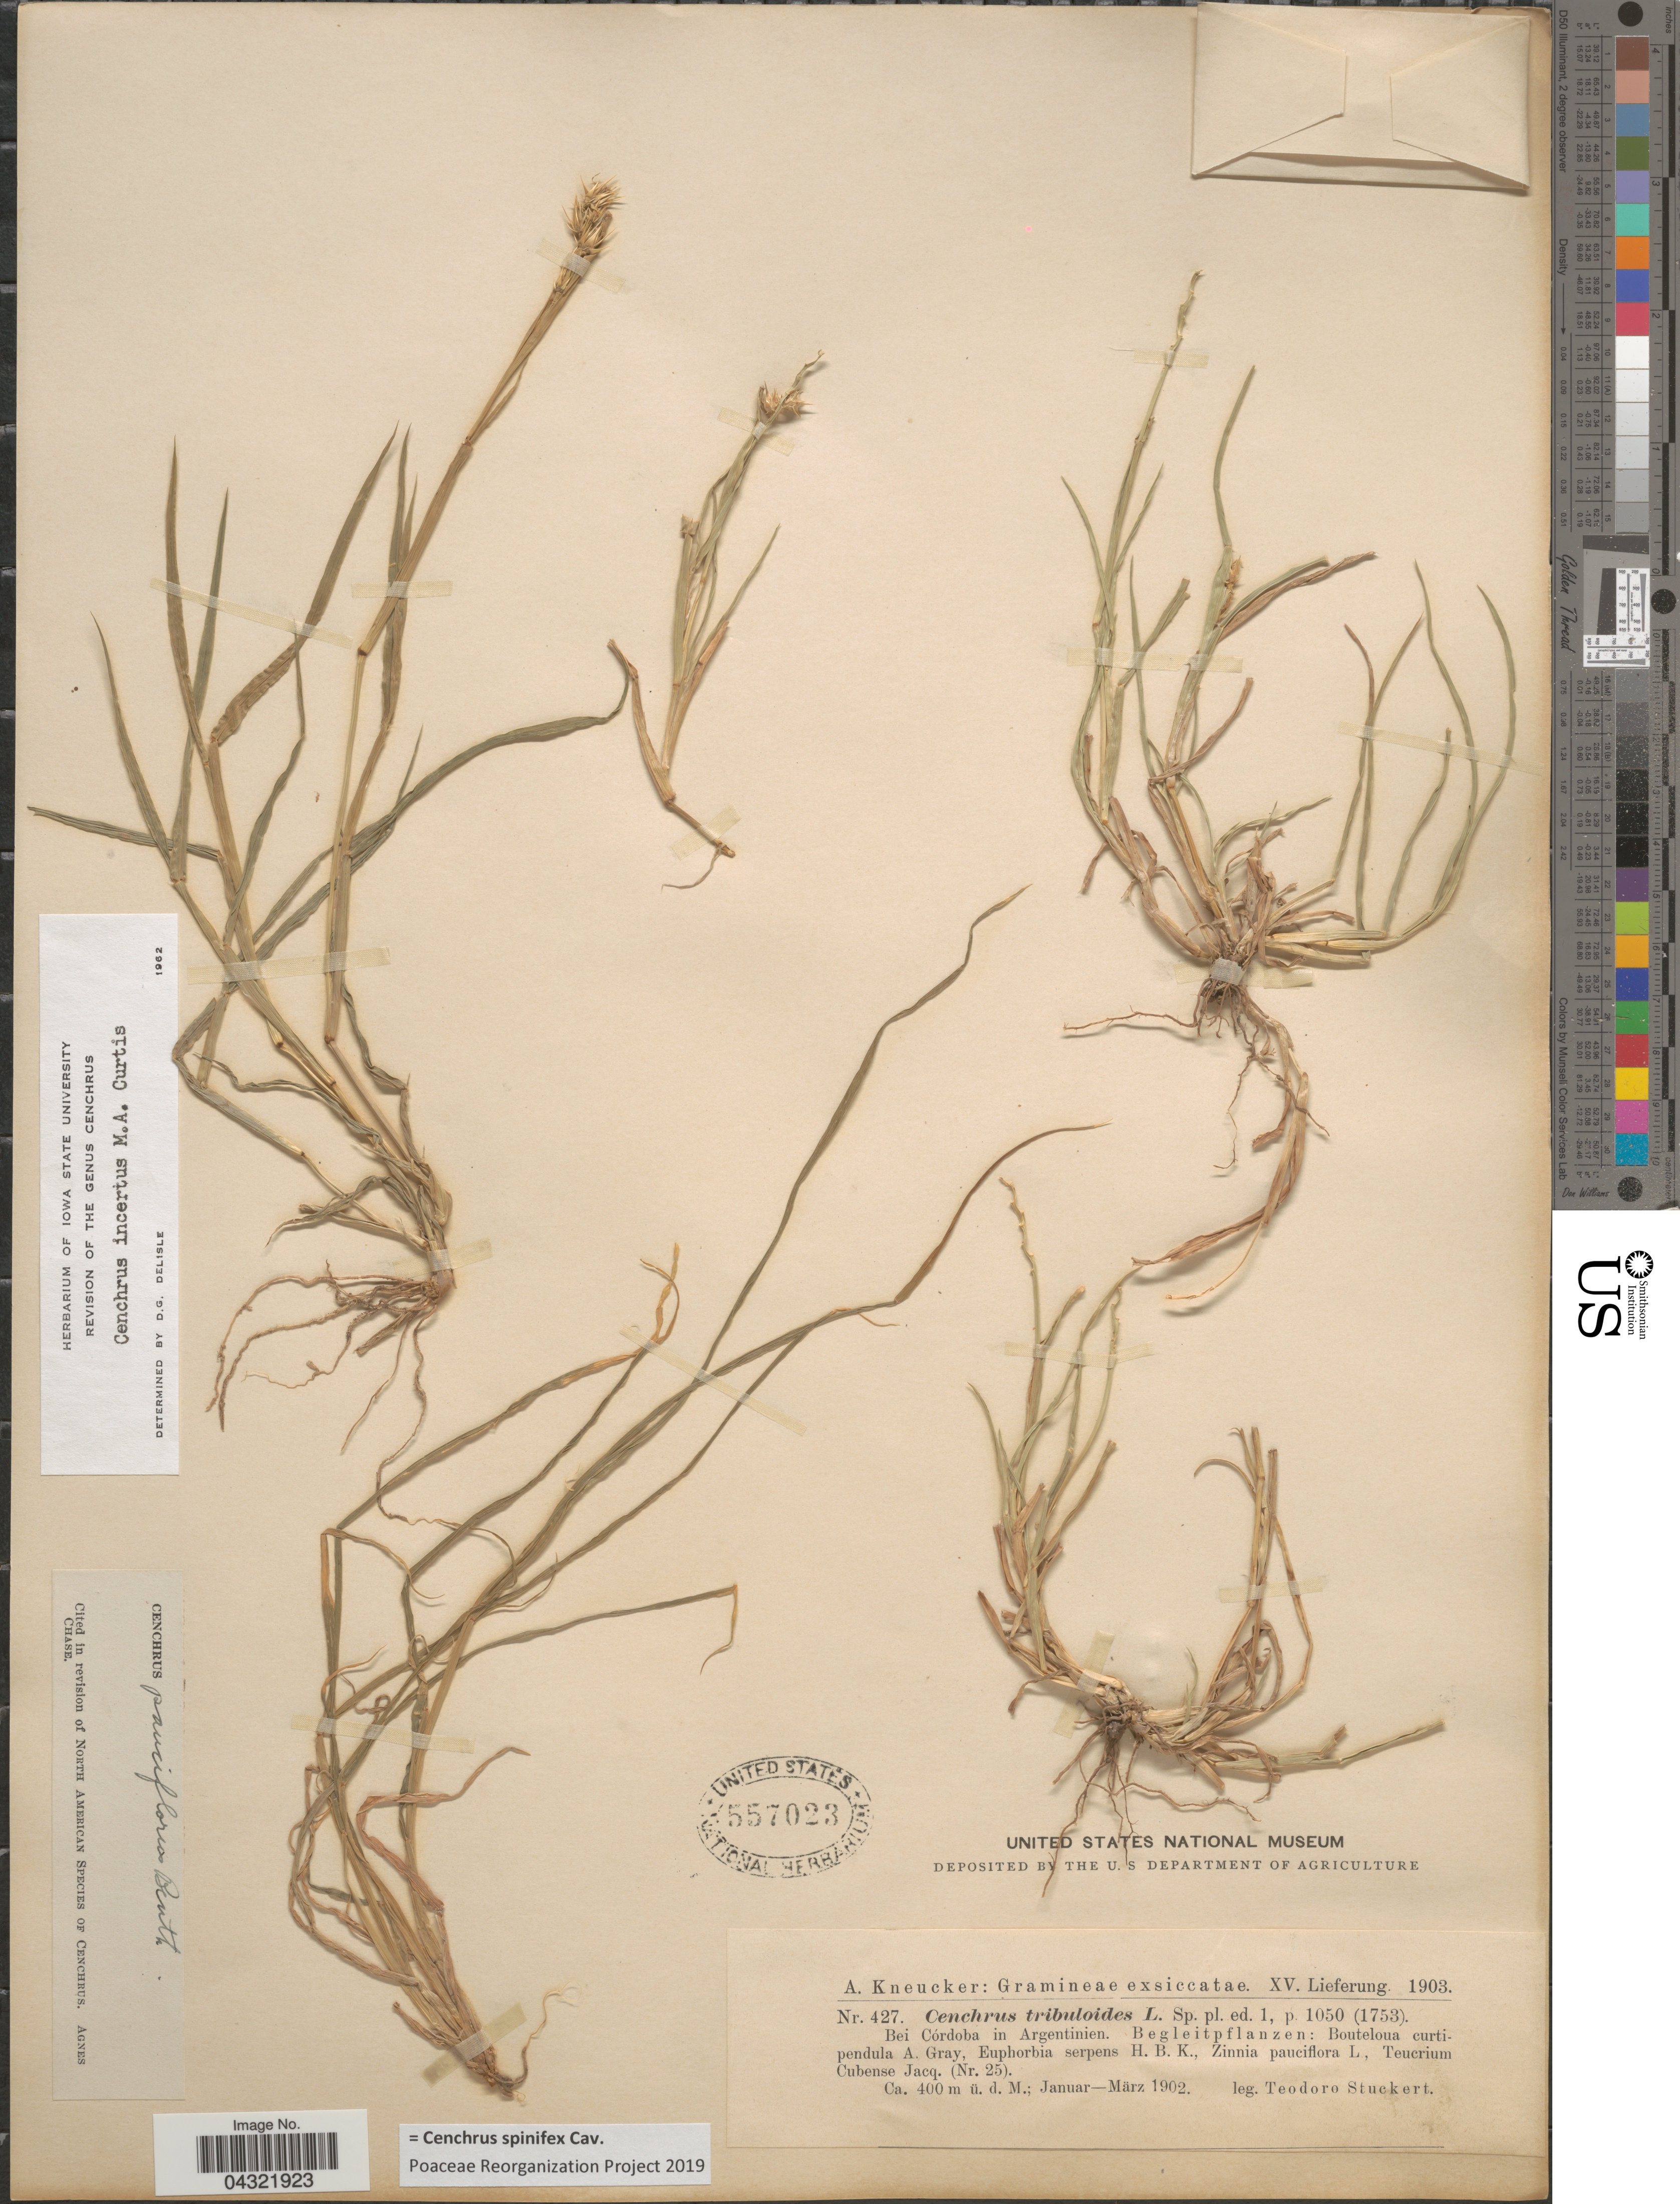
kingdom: Plantae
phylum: Tracheophyta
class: Liliopsida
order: Poales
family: Poaceae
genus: Cenchrus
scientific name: Cenchrus spinifex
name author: Cav.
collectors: T. Stuckert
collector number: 427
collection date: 1902-01/1902-03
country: Argentina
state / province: Cordoba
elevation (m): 400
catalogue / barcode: US 557023